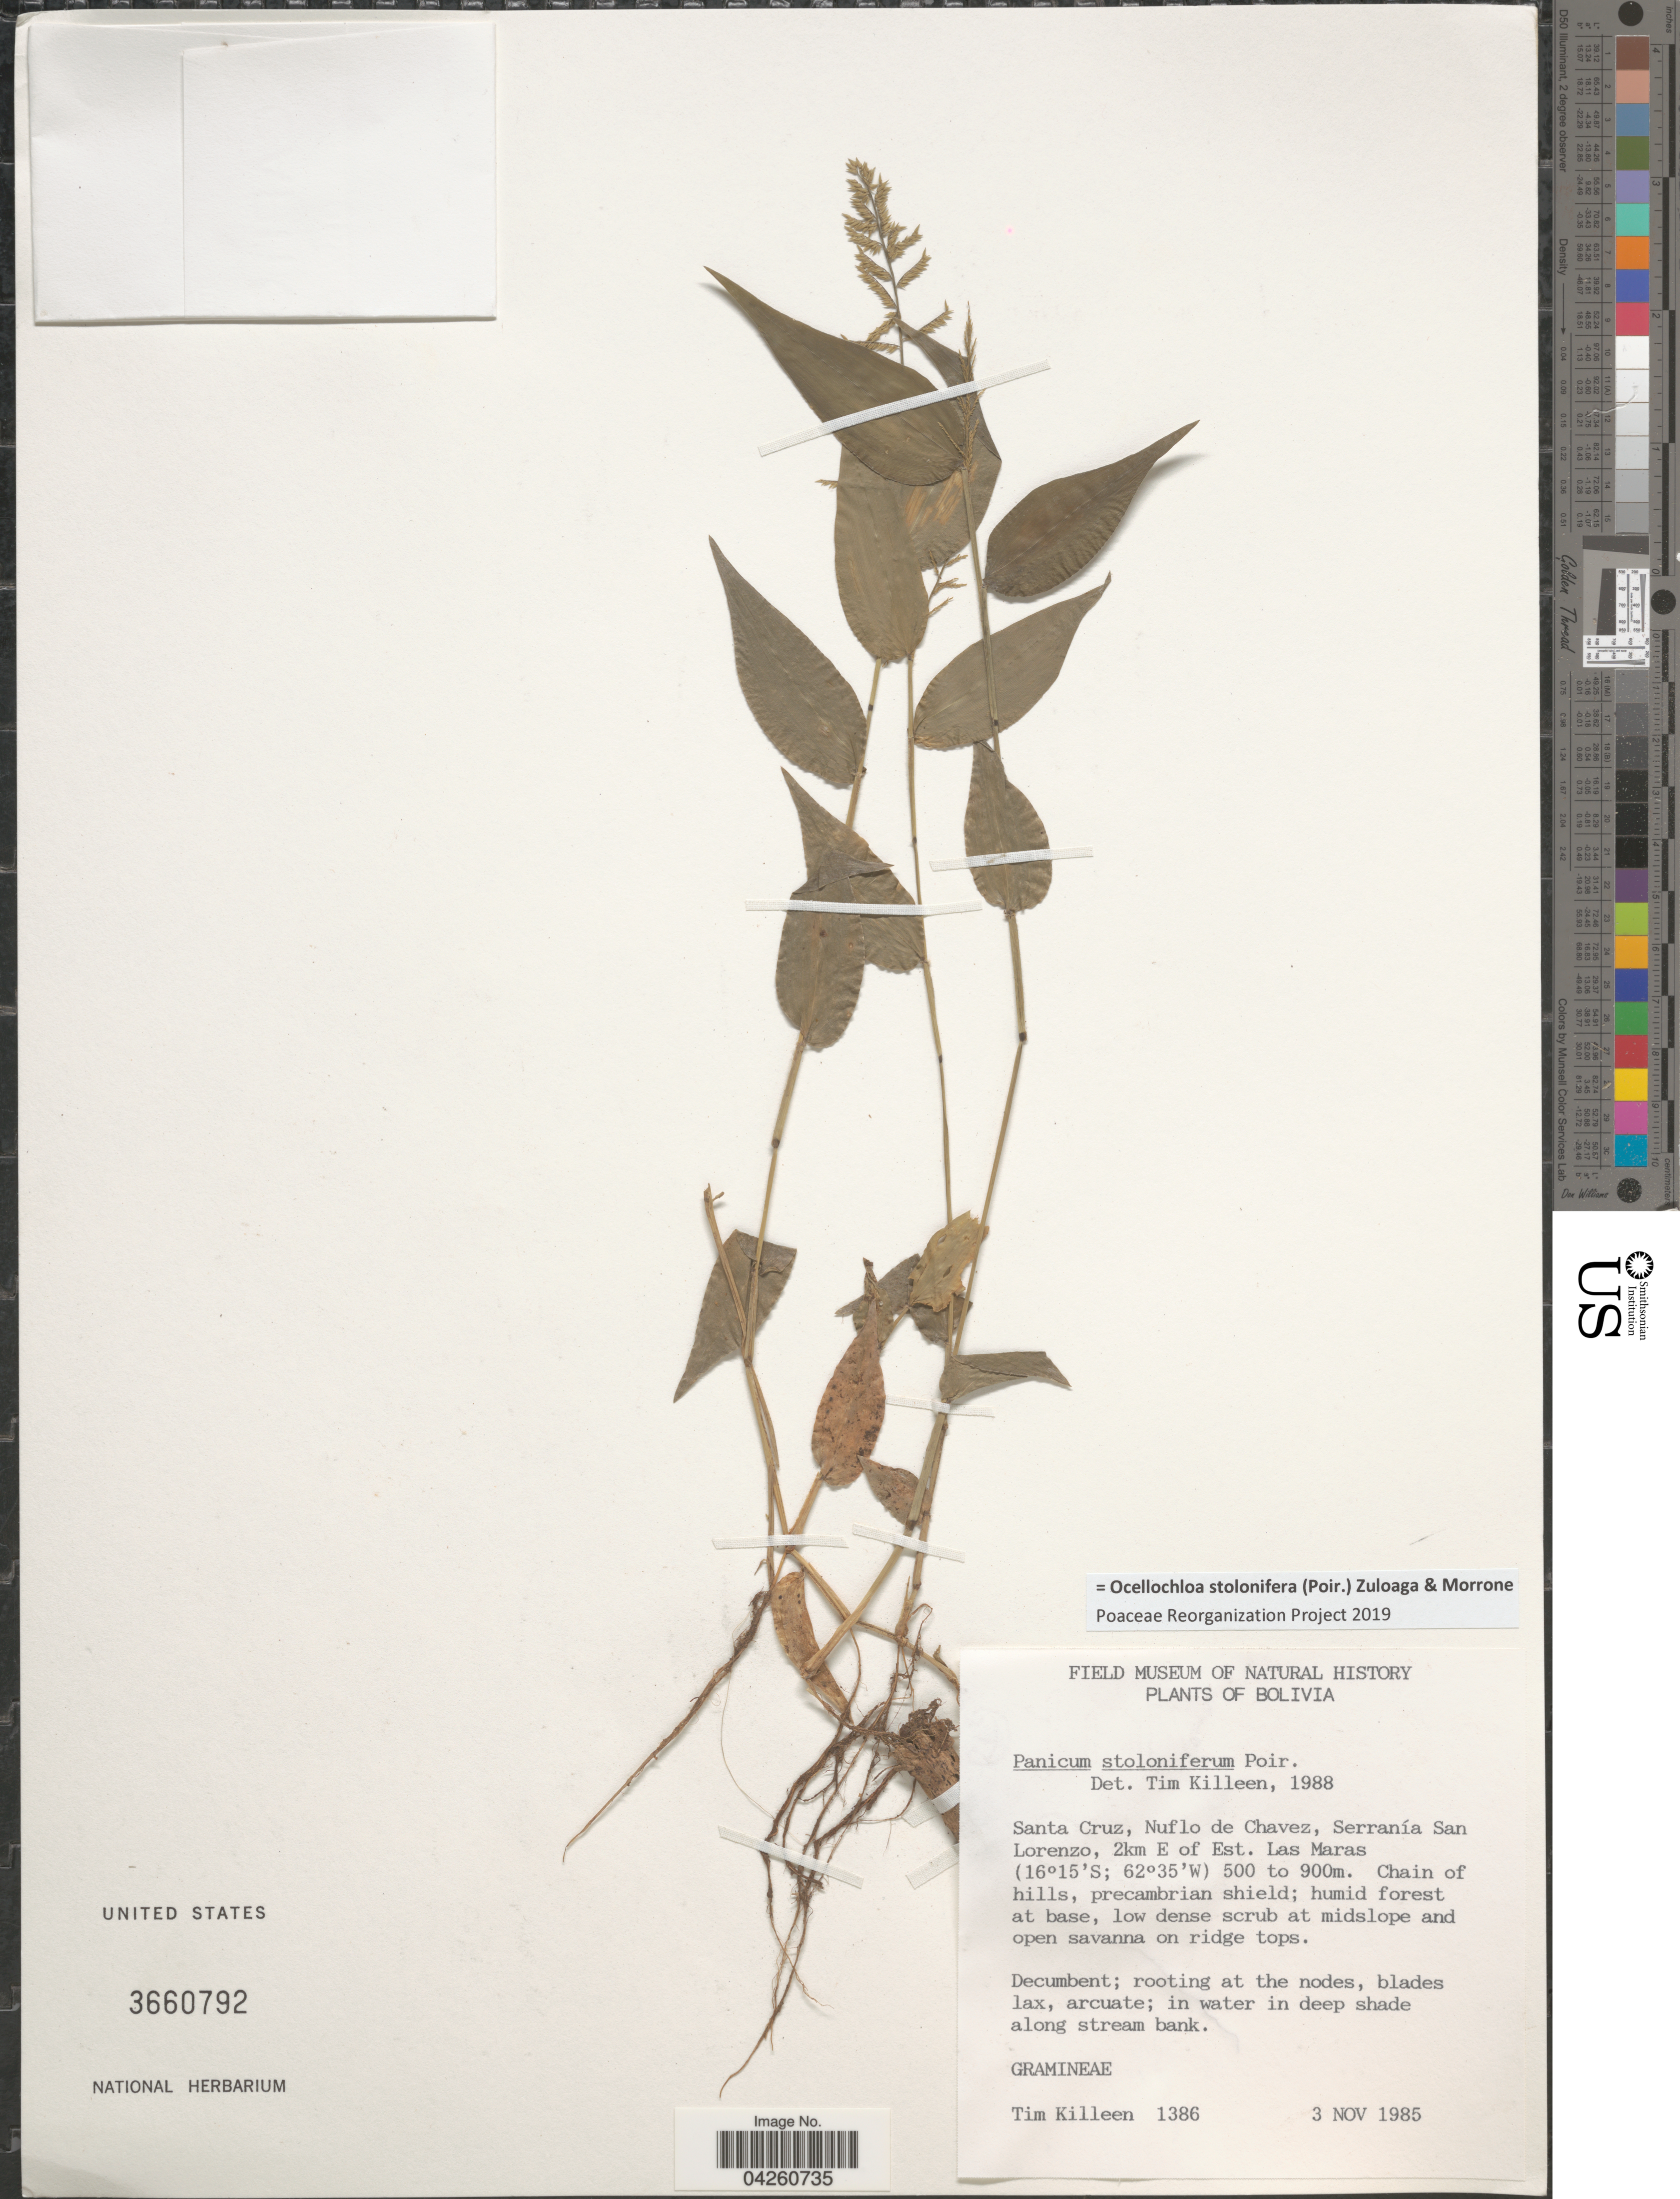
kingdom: Plantae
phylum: Tracheophyta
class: Liliopsida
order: Poales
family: Poaceae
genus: Ocellochloa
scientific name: Ocellochloa stolonifera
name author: (Poir.) Zuloaga & Morrone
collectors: T. J. Killeen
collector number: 1386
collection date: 1985-11-03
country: Bolivia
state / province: Santa Cruz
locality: Nuflo de Chavez, Serranía San Lorenzo, 2km E of Est. Las Maras.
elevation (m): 500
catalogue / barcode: US 3660792